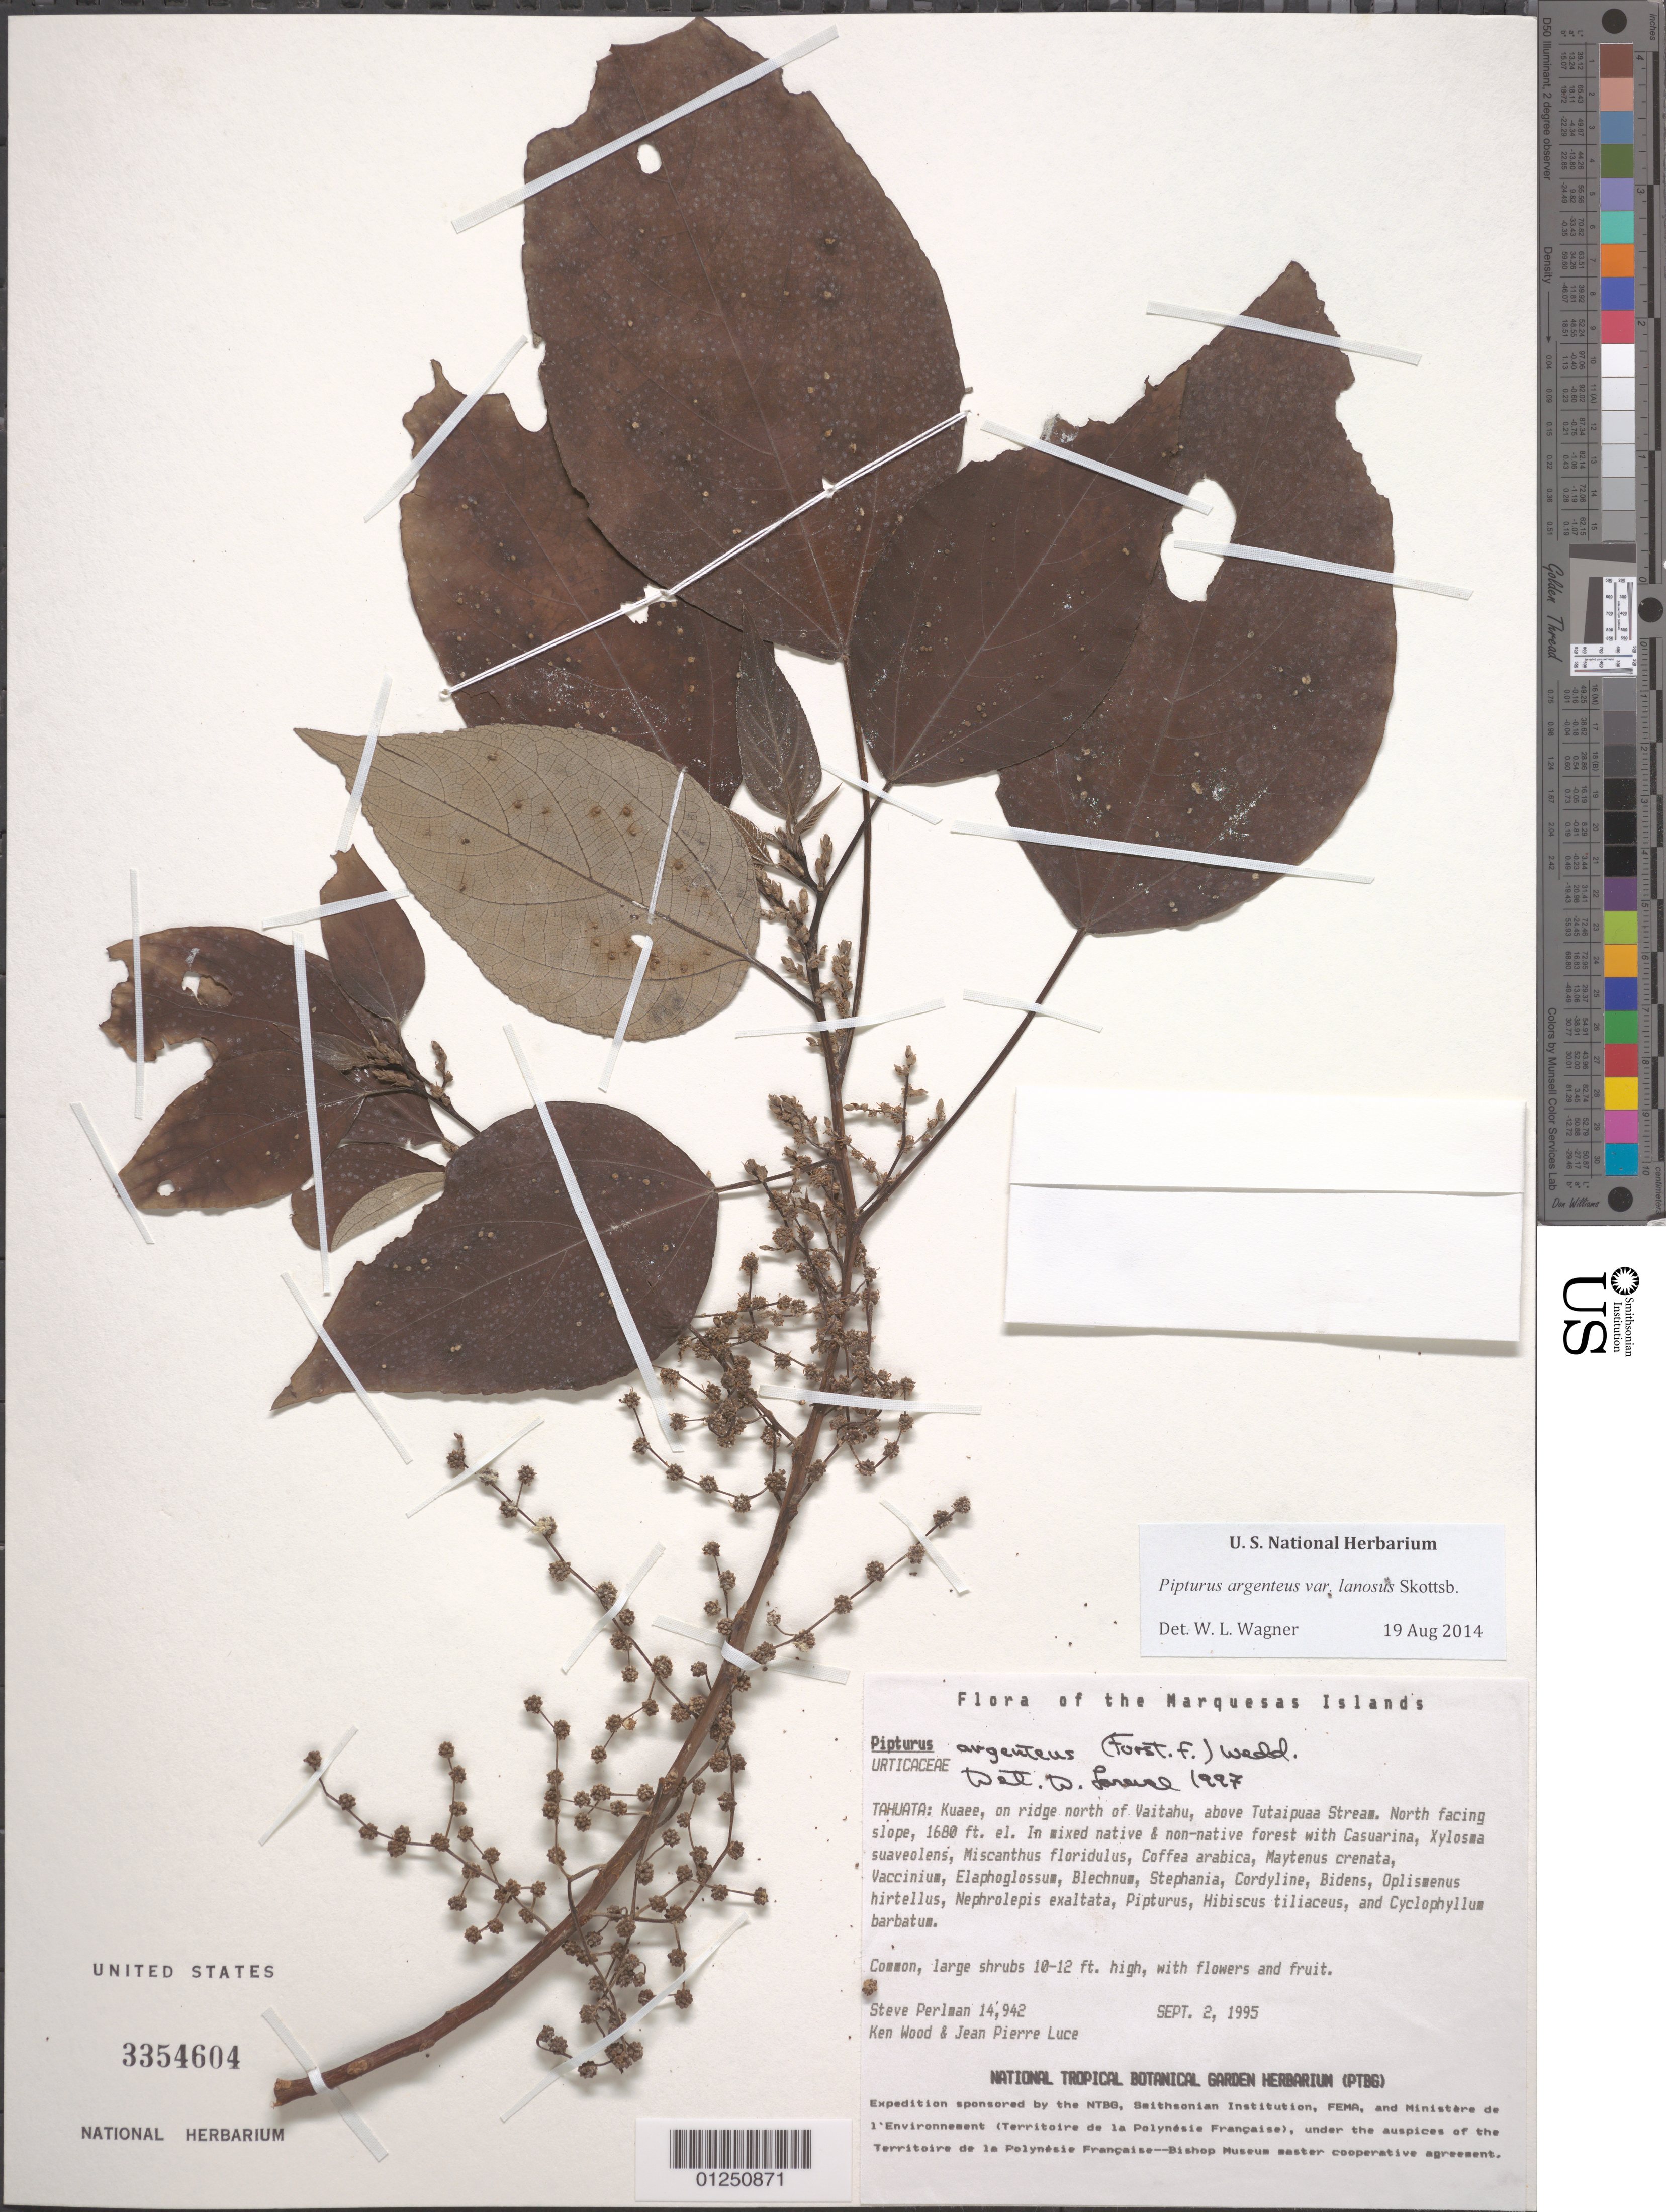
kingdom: Plantae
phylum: Tracheophyta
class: Magnoliopsida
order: Rosales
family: Urticaceae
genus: Pipturus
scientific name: Pipturus argenteus var. lanosus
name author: Schott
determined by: Lorence, David H., (PTBG), National Tropical Botanical Garden (UNITED STATES)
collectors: S. P. Perlman, K. R. Wood & J. Luce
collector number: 14942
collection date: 1995-09-02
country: French Polynesia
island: Tahuata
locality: Kuaee, on ridge N of Vaitahu, above Tutaipuaa sream, N facing slope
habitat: In mixed native & non-native forest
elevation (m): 512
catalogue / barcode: US 3354604